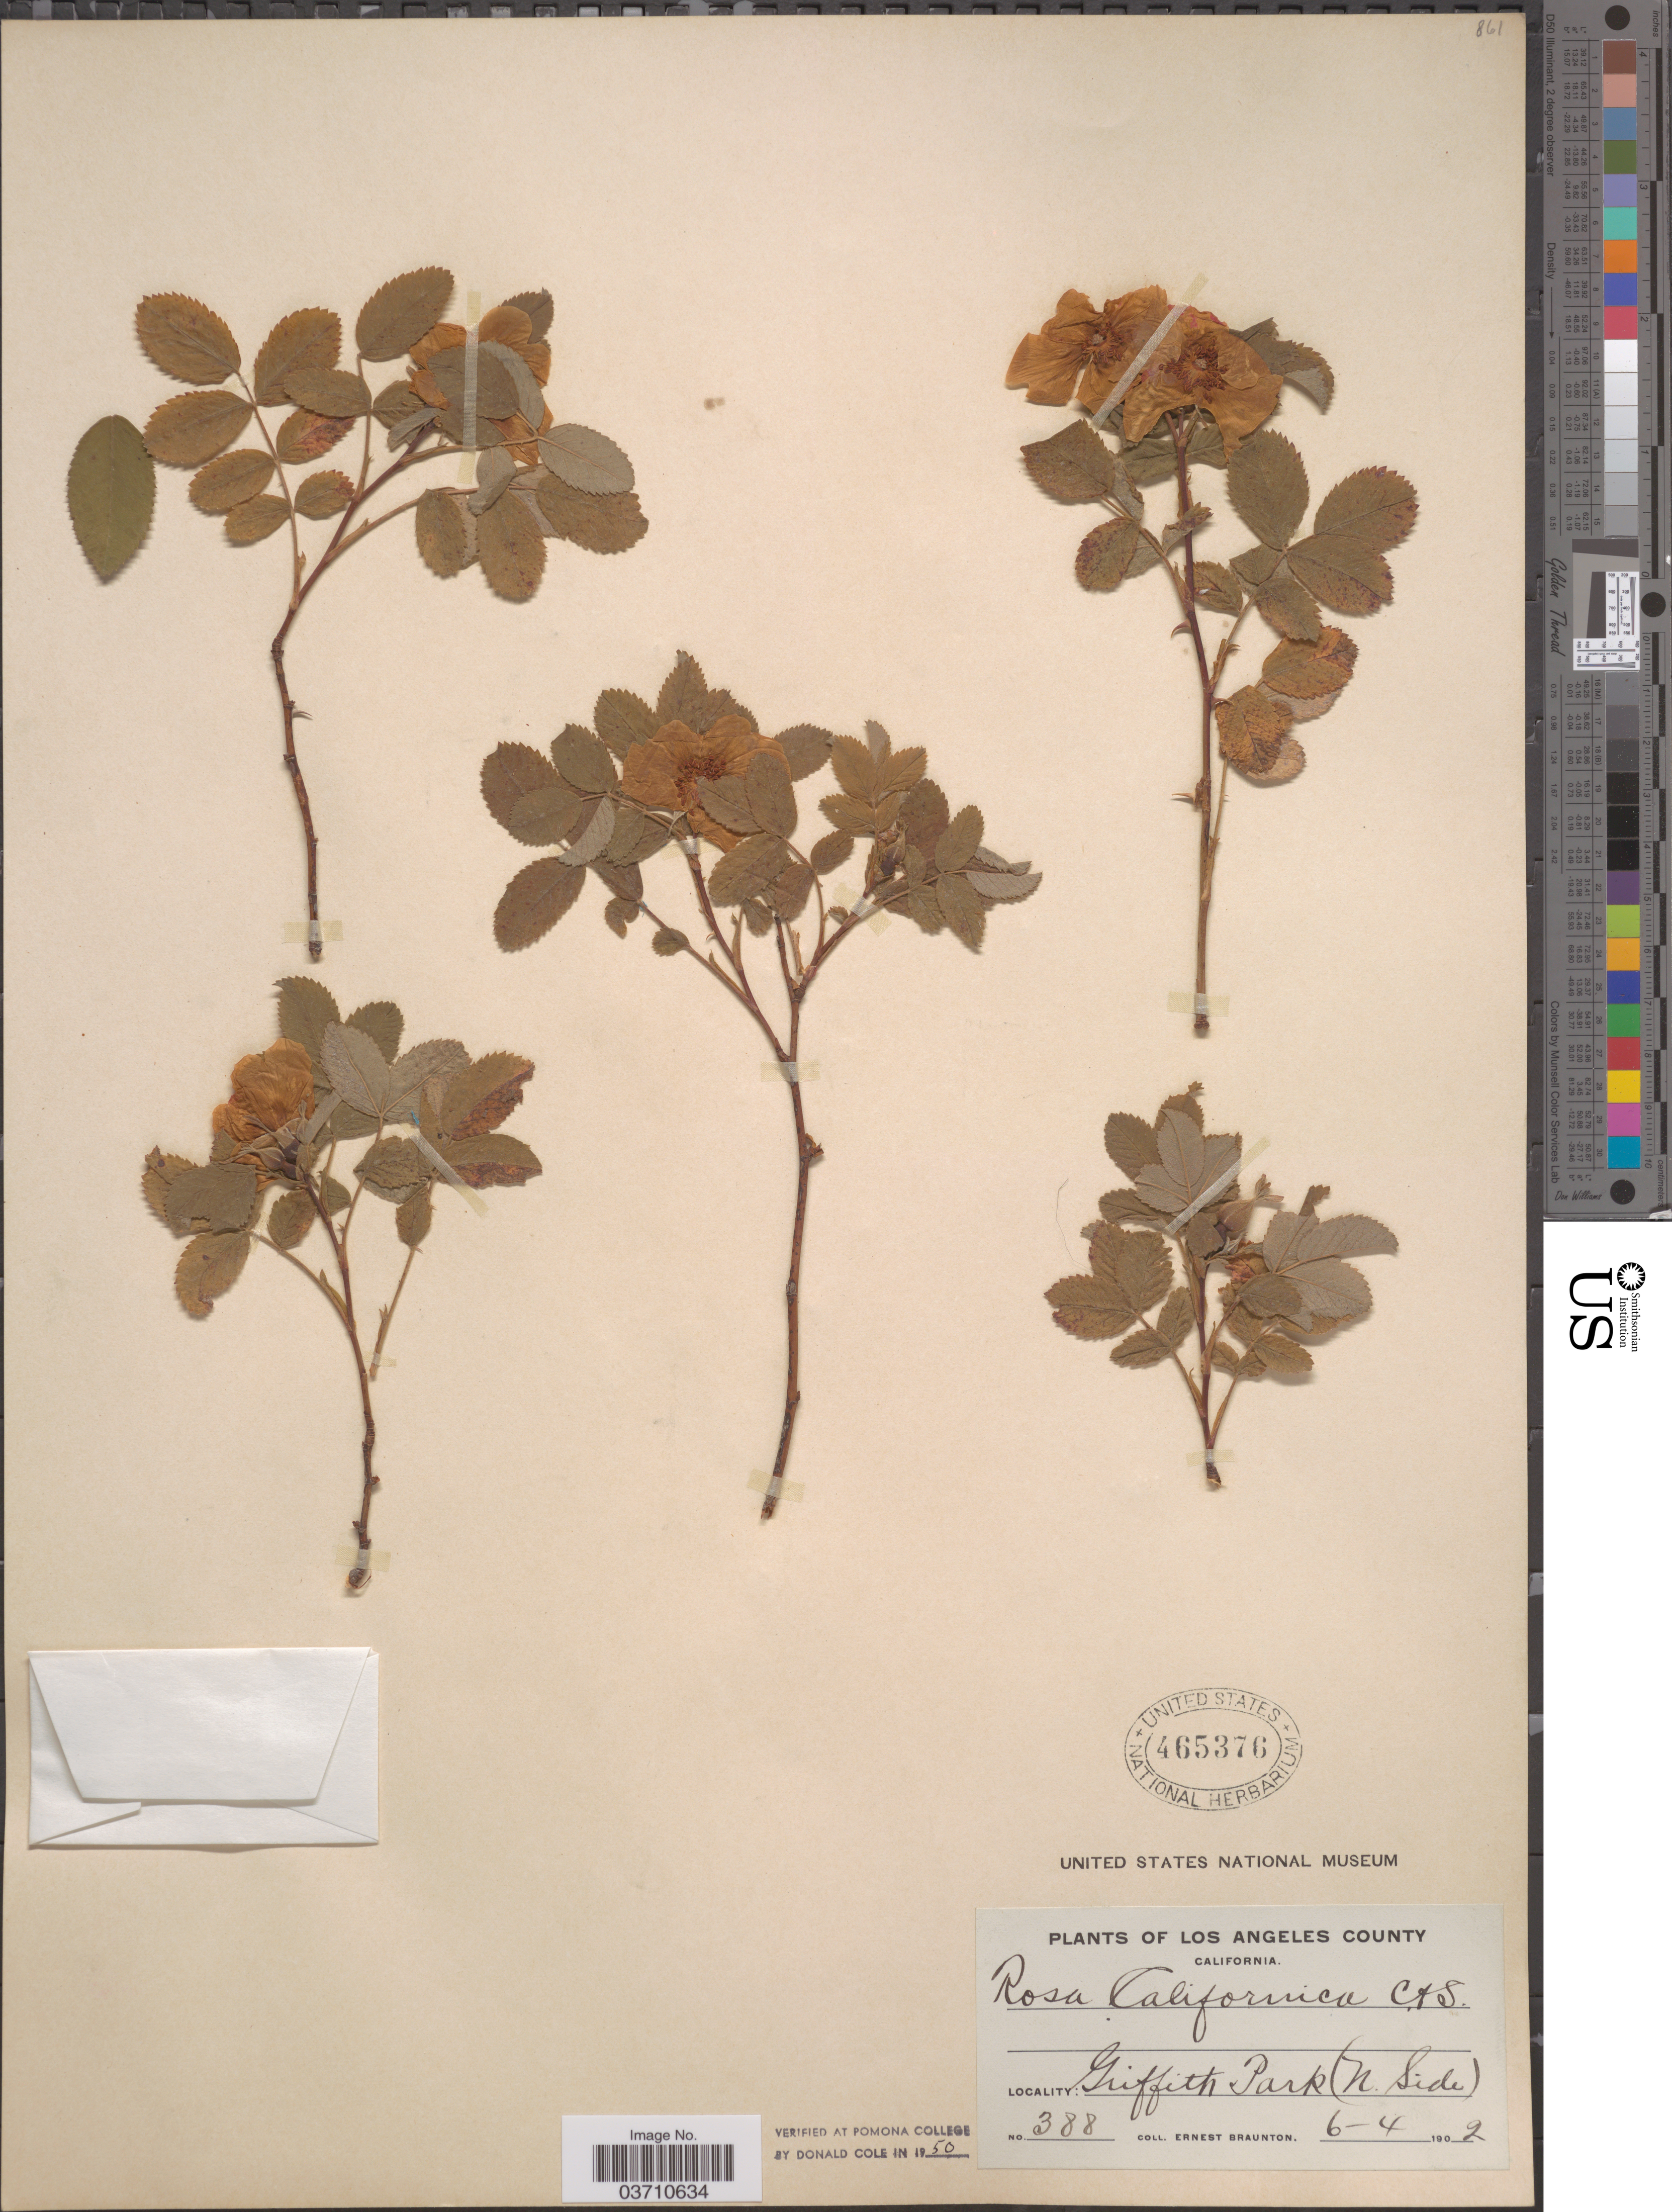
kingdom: Plantae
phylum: Tracheophyta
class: Magnoliopsida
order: Rosales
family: Rosaceae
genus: Rosa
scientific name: Rosa californica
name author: Cham. & Schltdl.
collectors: E. Braunton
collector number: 388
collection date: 1902-06-04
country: United States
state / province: California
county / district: Los Angeles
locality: Los Angeles County. Griffith Park (N. side).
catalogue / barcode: US 465376